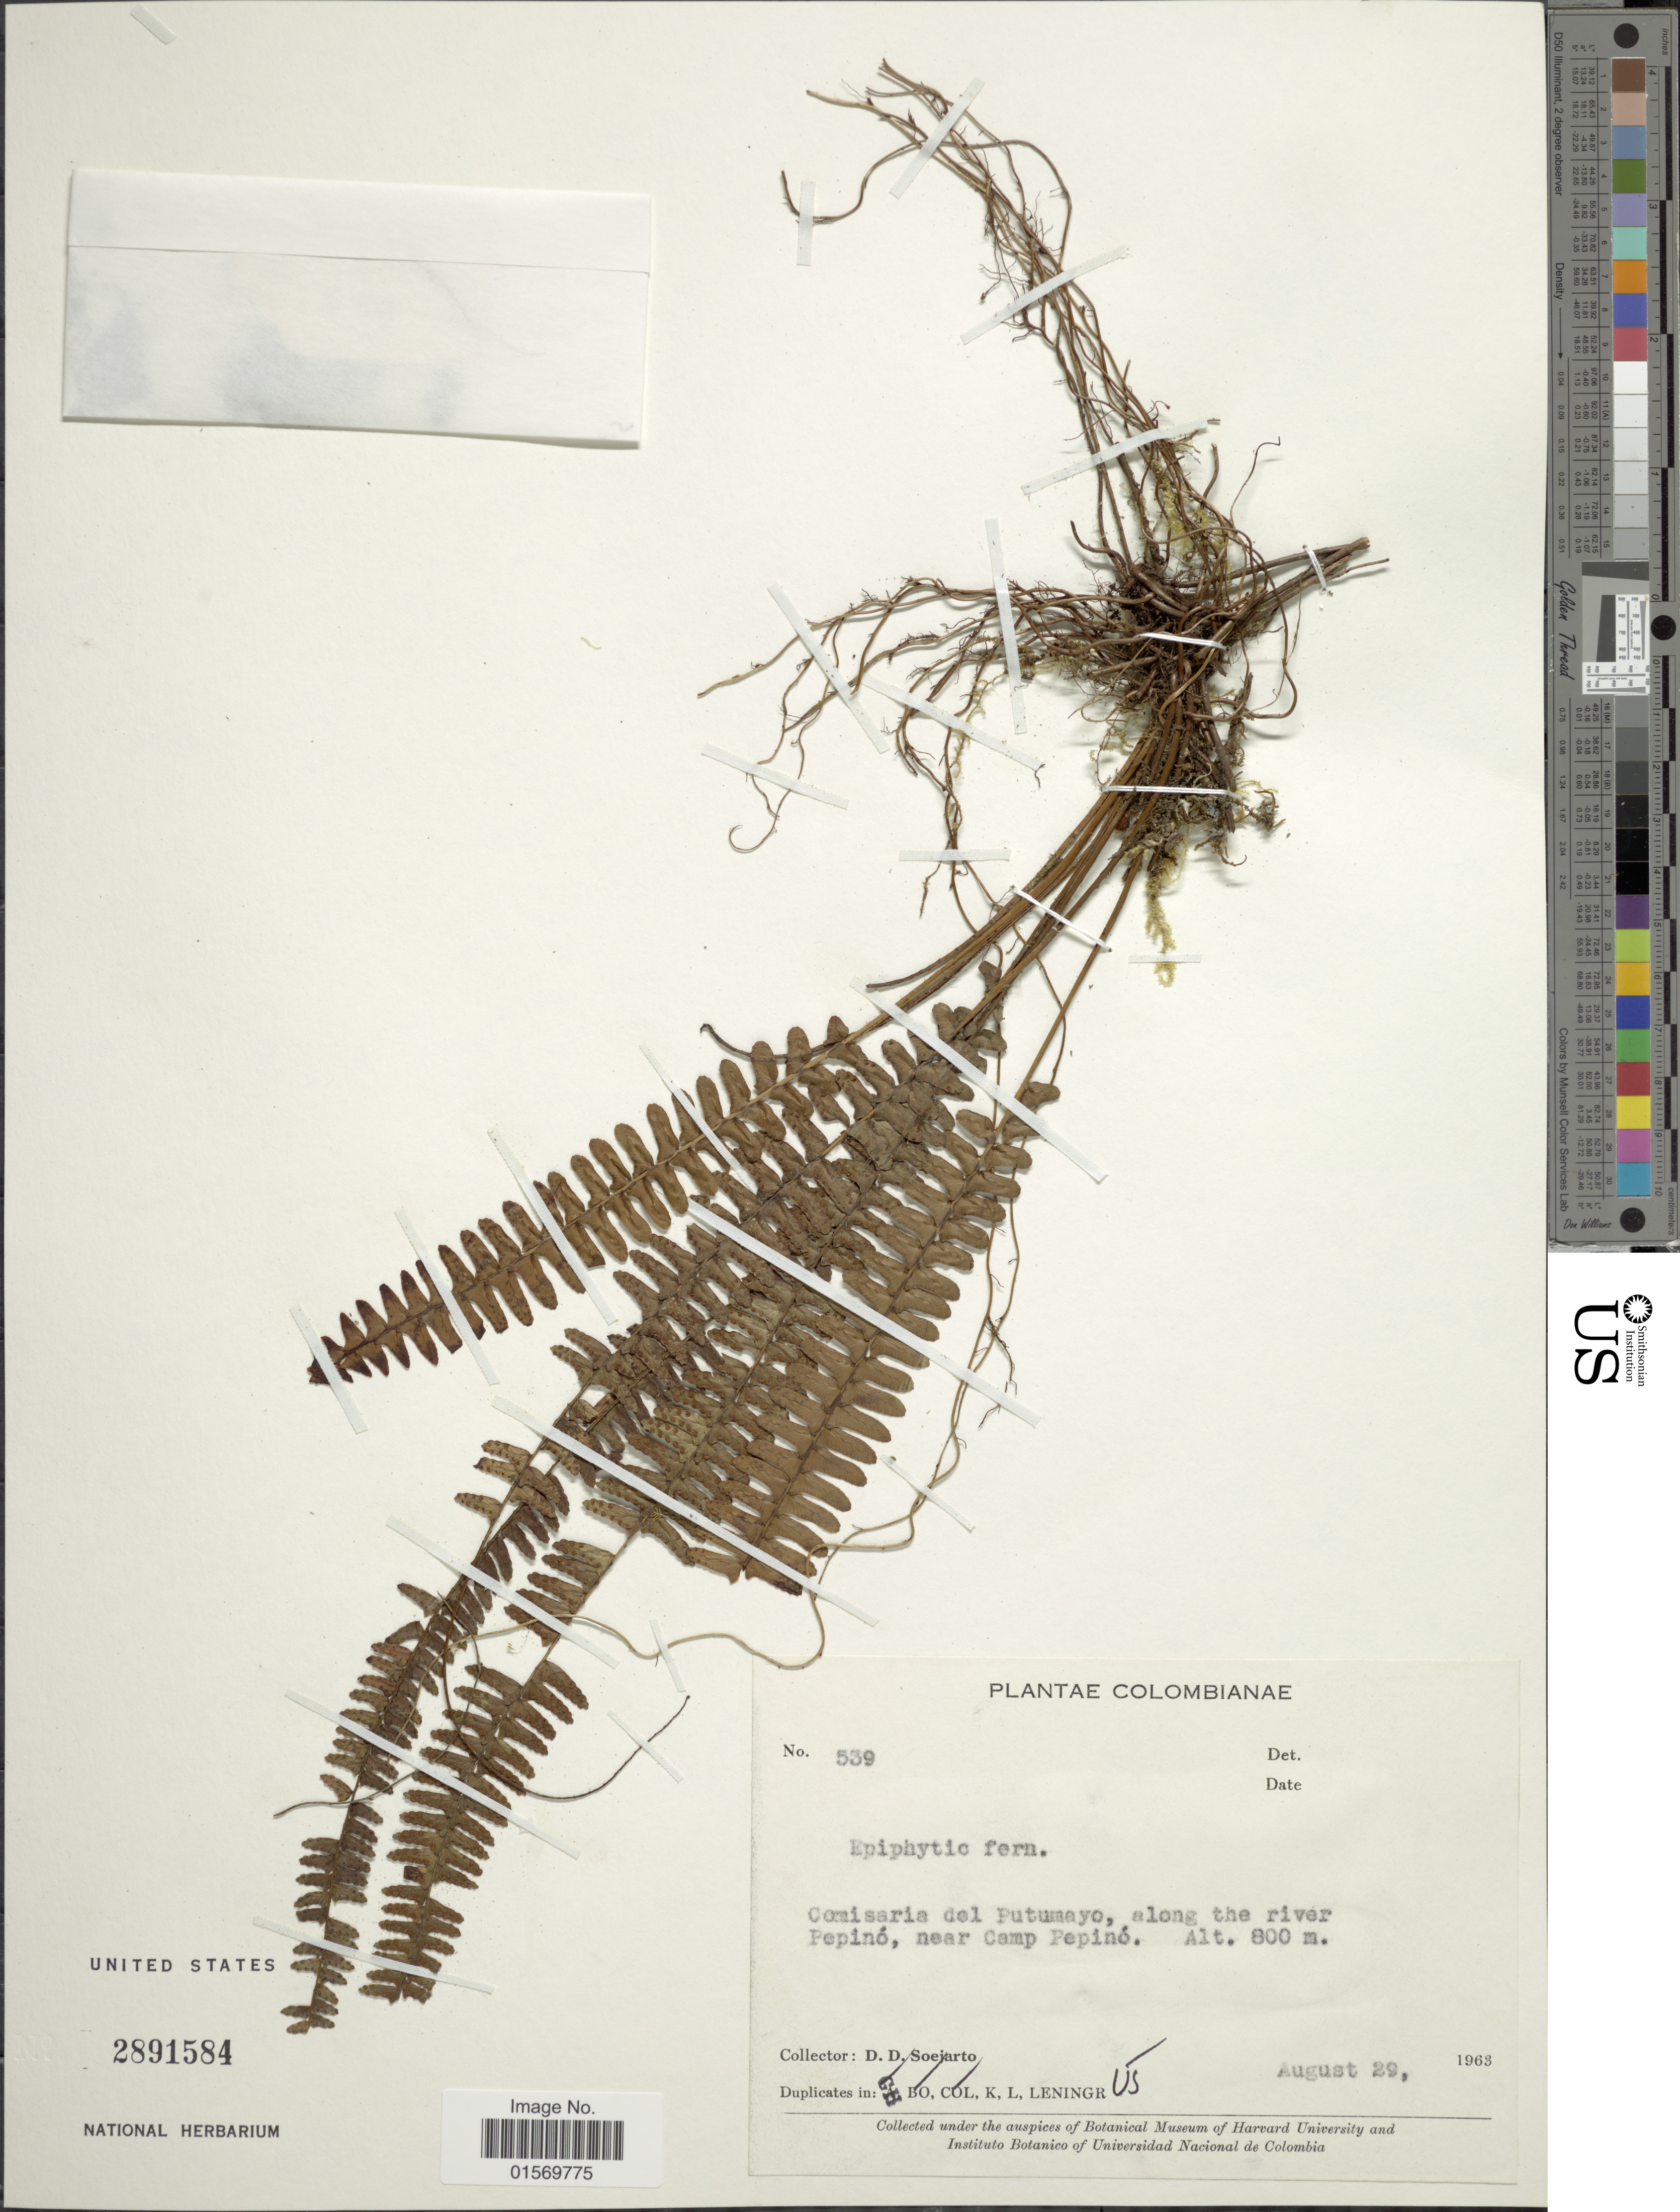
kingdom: Plantae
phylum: Tracheophyta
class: Polypodiopsida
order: Polypodiales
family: Nephrolepidaceae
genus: Nephrolepis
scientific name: Nephrolepis pectinata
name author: (Willd.) Schott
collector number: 539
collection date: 1963-08-29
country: Colombia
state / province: Putumayo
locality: Comisaria del Putumayo, along the river Pepina, near camp Pepino.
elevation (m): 800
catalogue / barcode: US 2891584